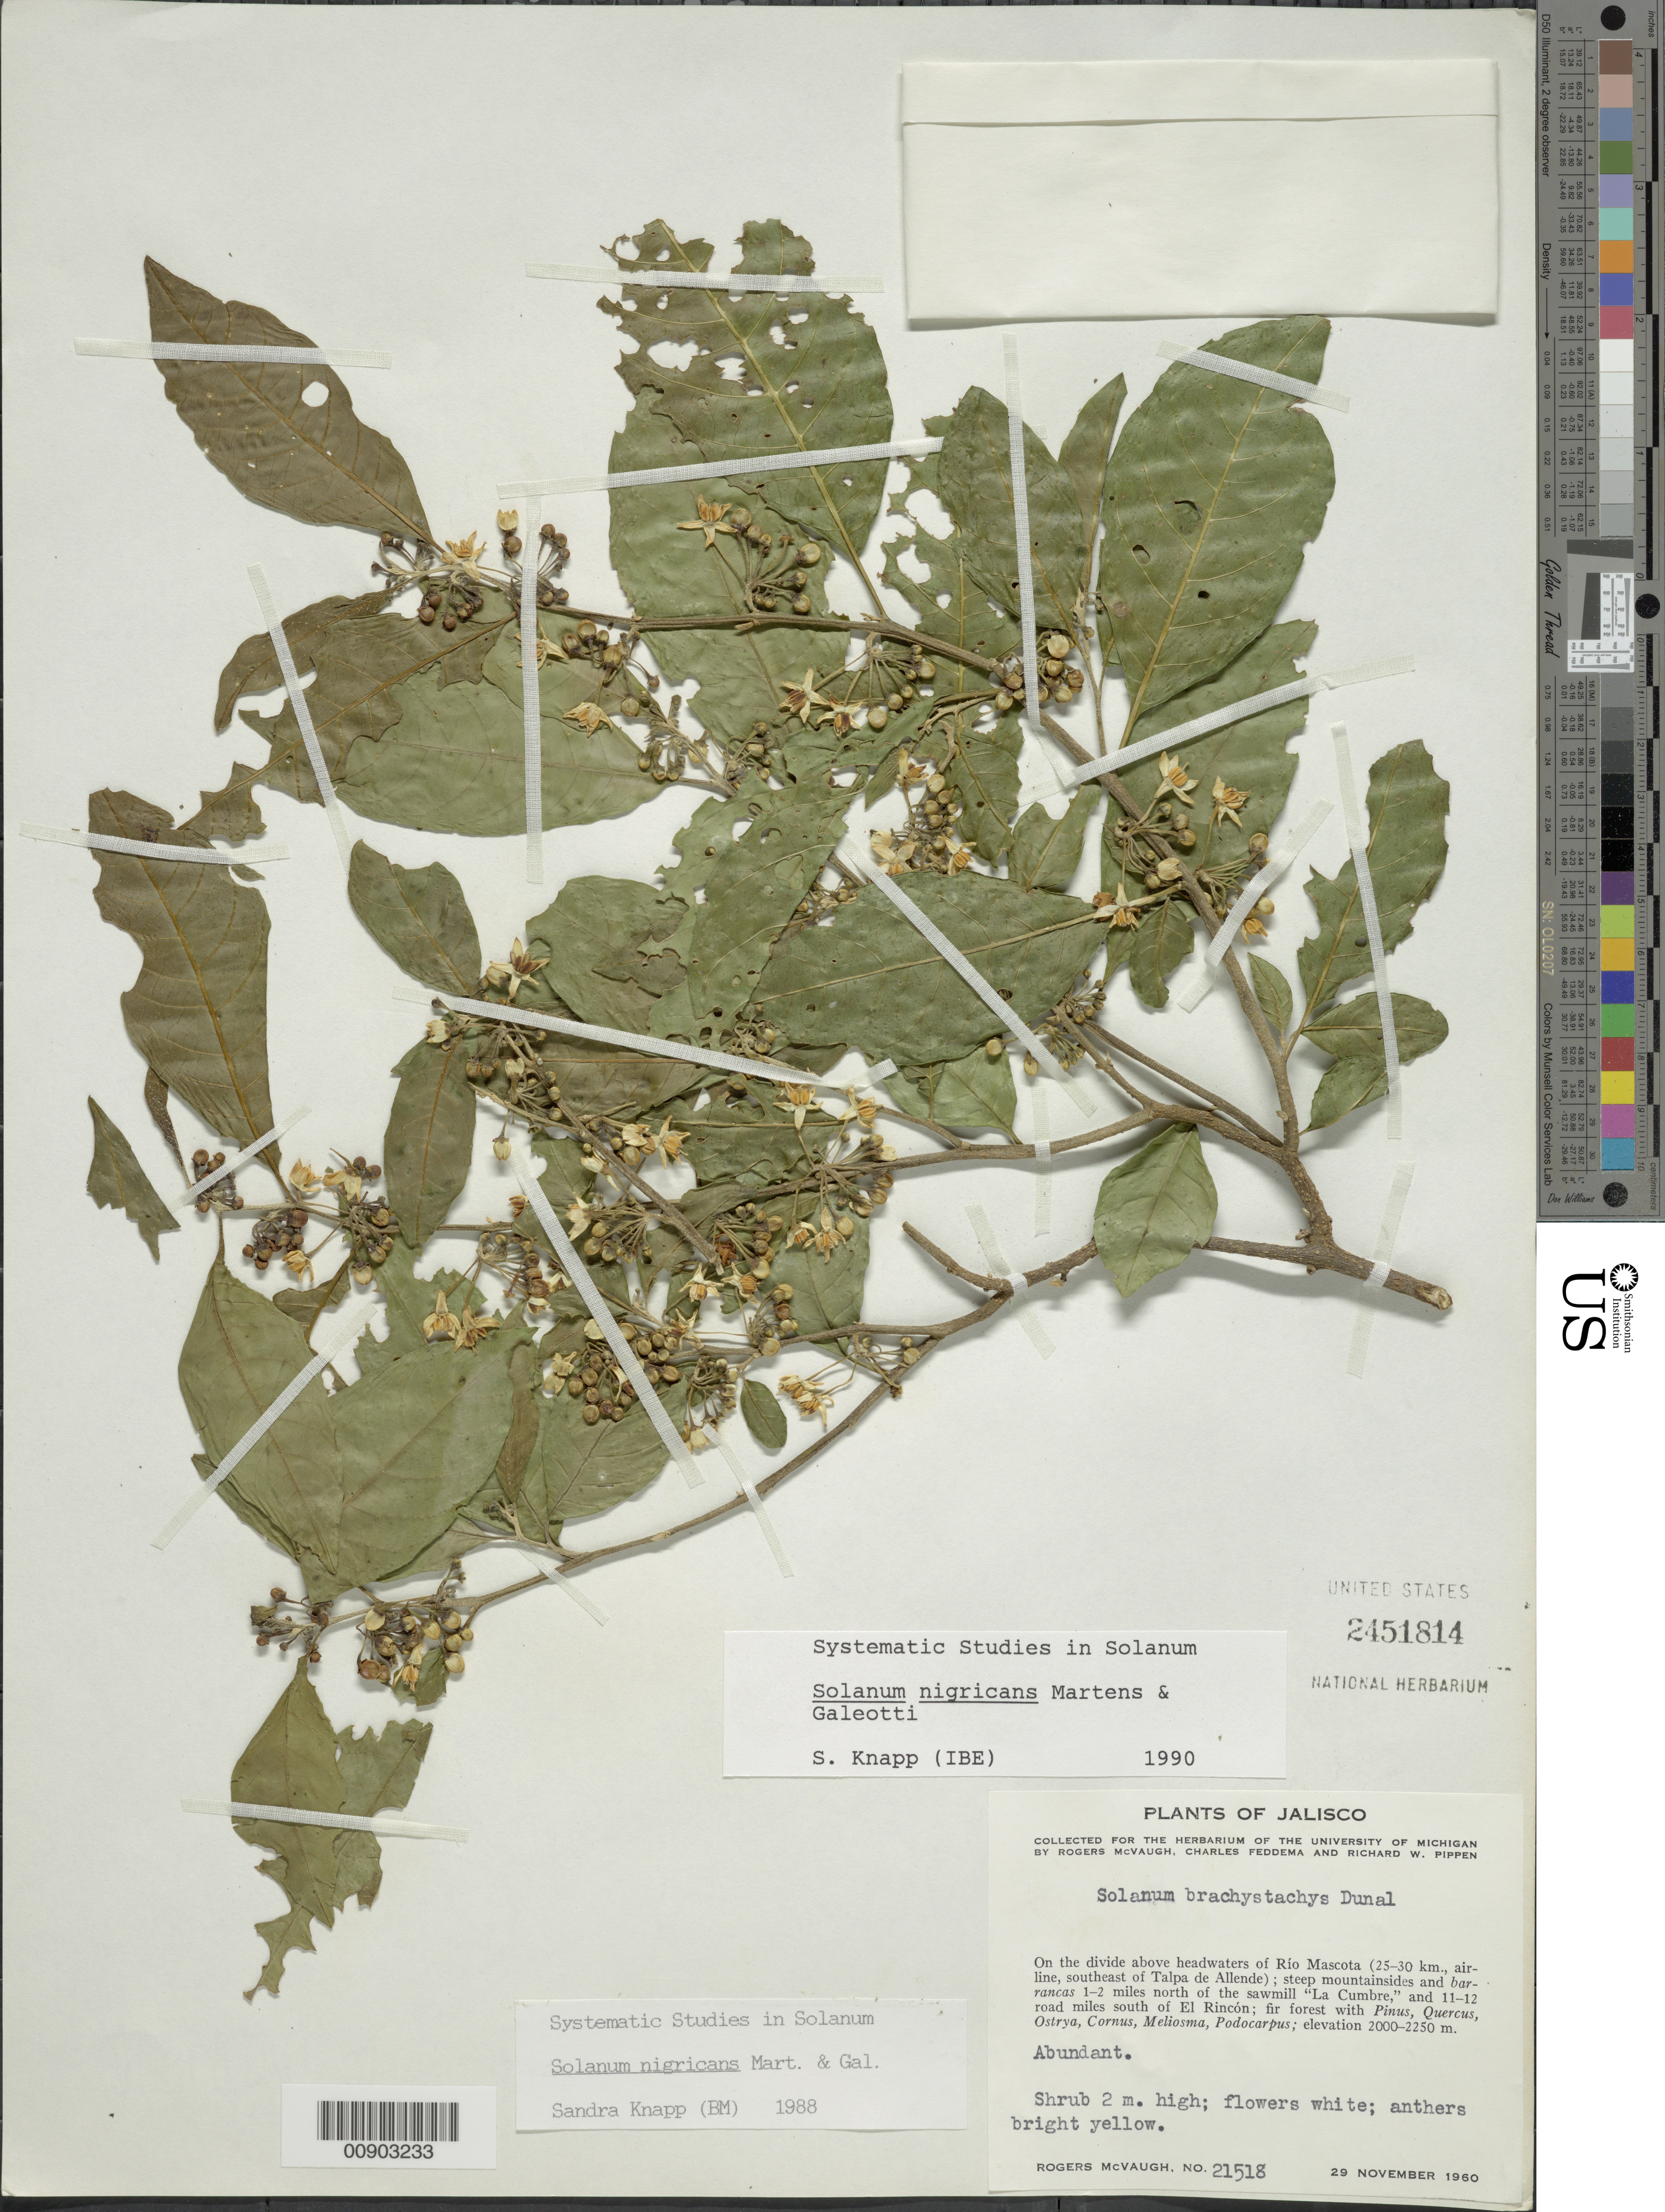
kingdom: Plantae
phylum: Tracheophyta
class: Magnoliopsida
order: Solanales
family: Solanaceae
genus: Solanum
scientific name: Solanum nigricans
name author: M. Martens & Galeotti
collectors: R. McVaugh, C. Feddema & R. W. Pippen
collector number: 21518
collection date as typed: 29 Nov 1960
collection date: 1960-11-29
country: Mexico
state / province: Jalisco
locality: On the divide above headwaters of Río Mascota (25-30 km.,airline, SE of Talpa de Allende); steep mountainsides and barrancas 1-2 miles N of the sawmill "La Cumbre", and 11-12 road miles south of El Rincón.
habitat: Fir forest with Pinus, Quercus, Ostrya, Cornus, Meliosma, Podocarpus.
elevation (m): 2250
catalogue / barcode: US 2451814